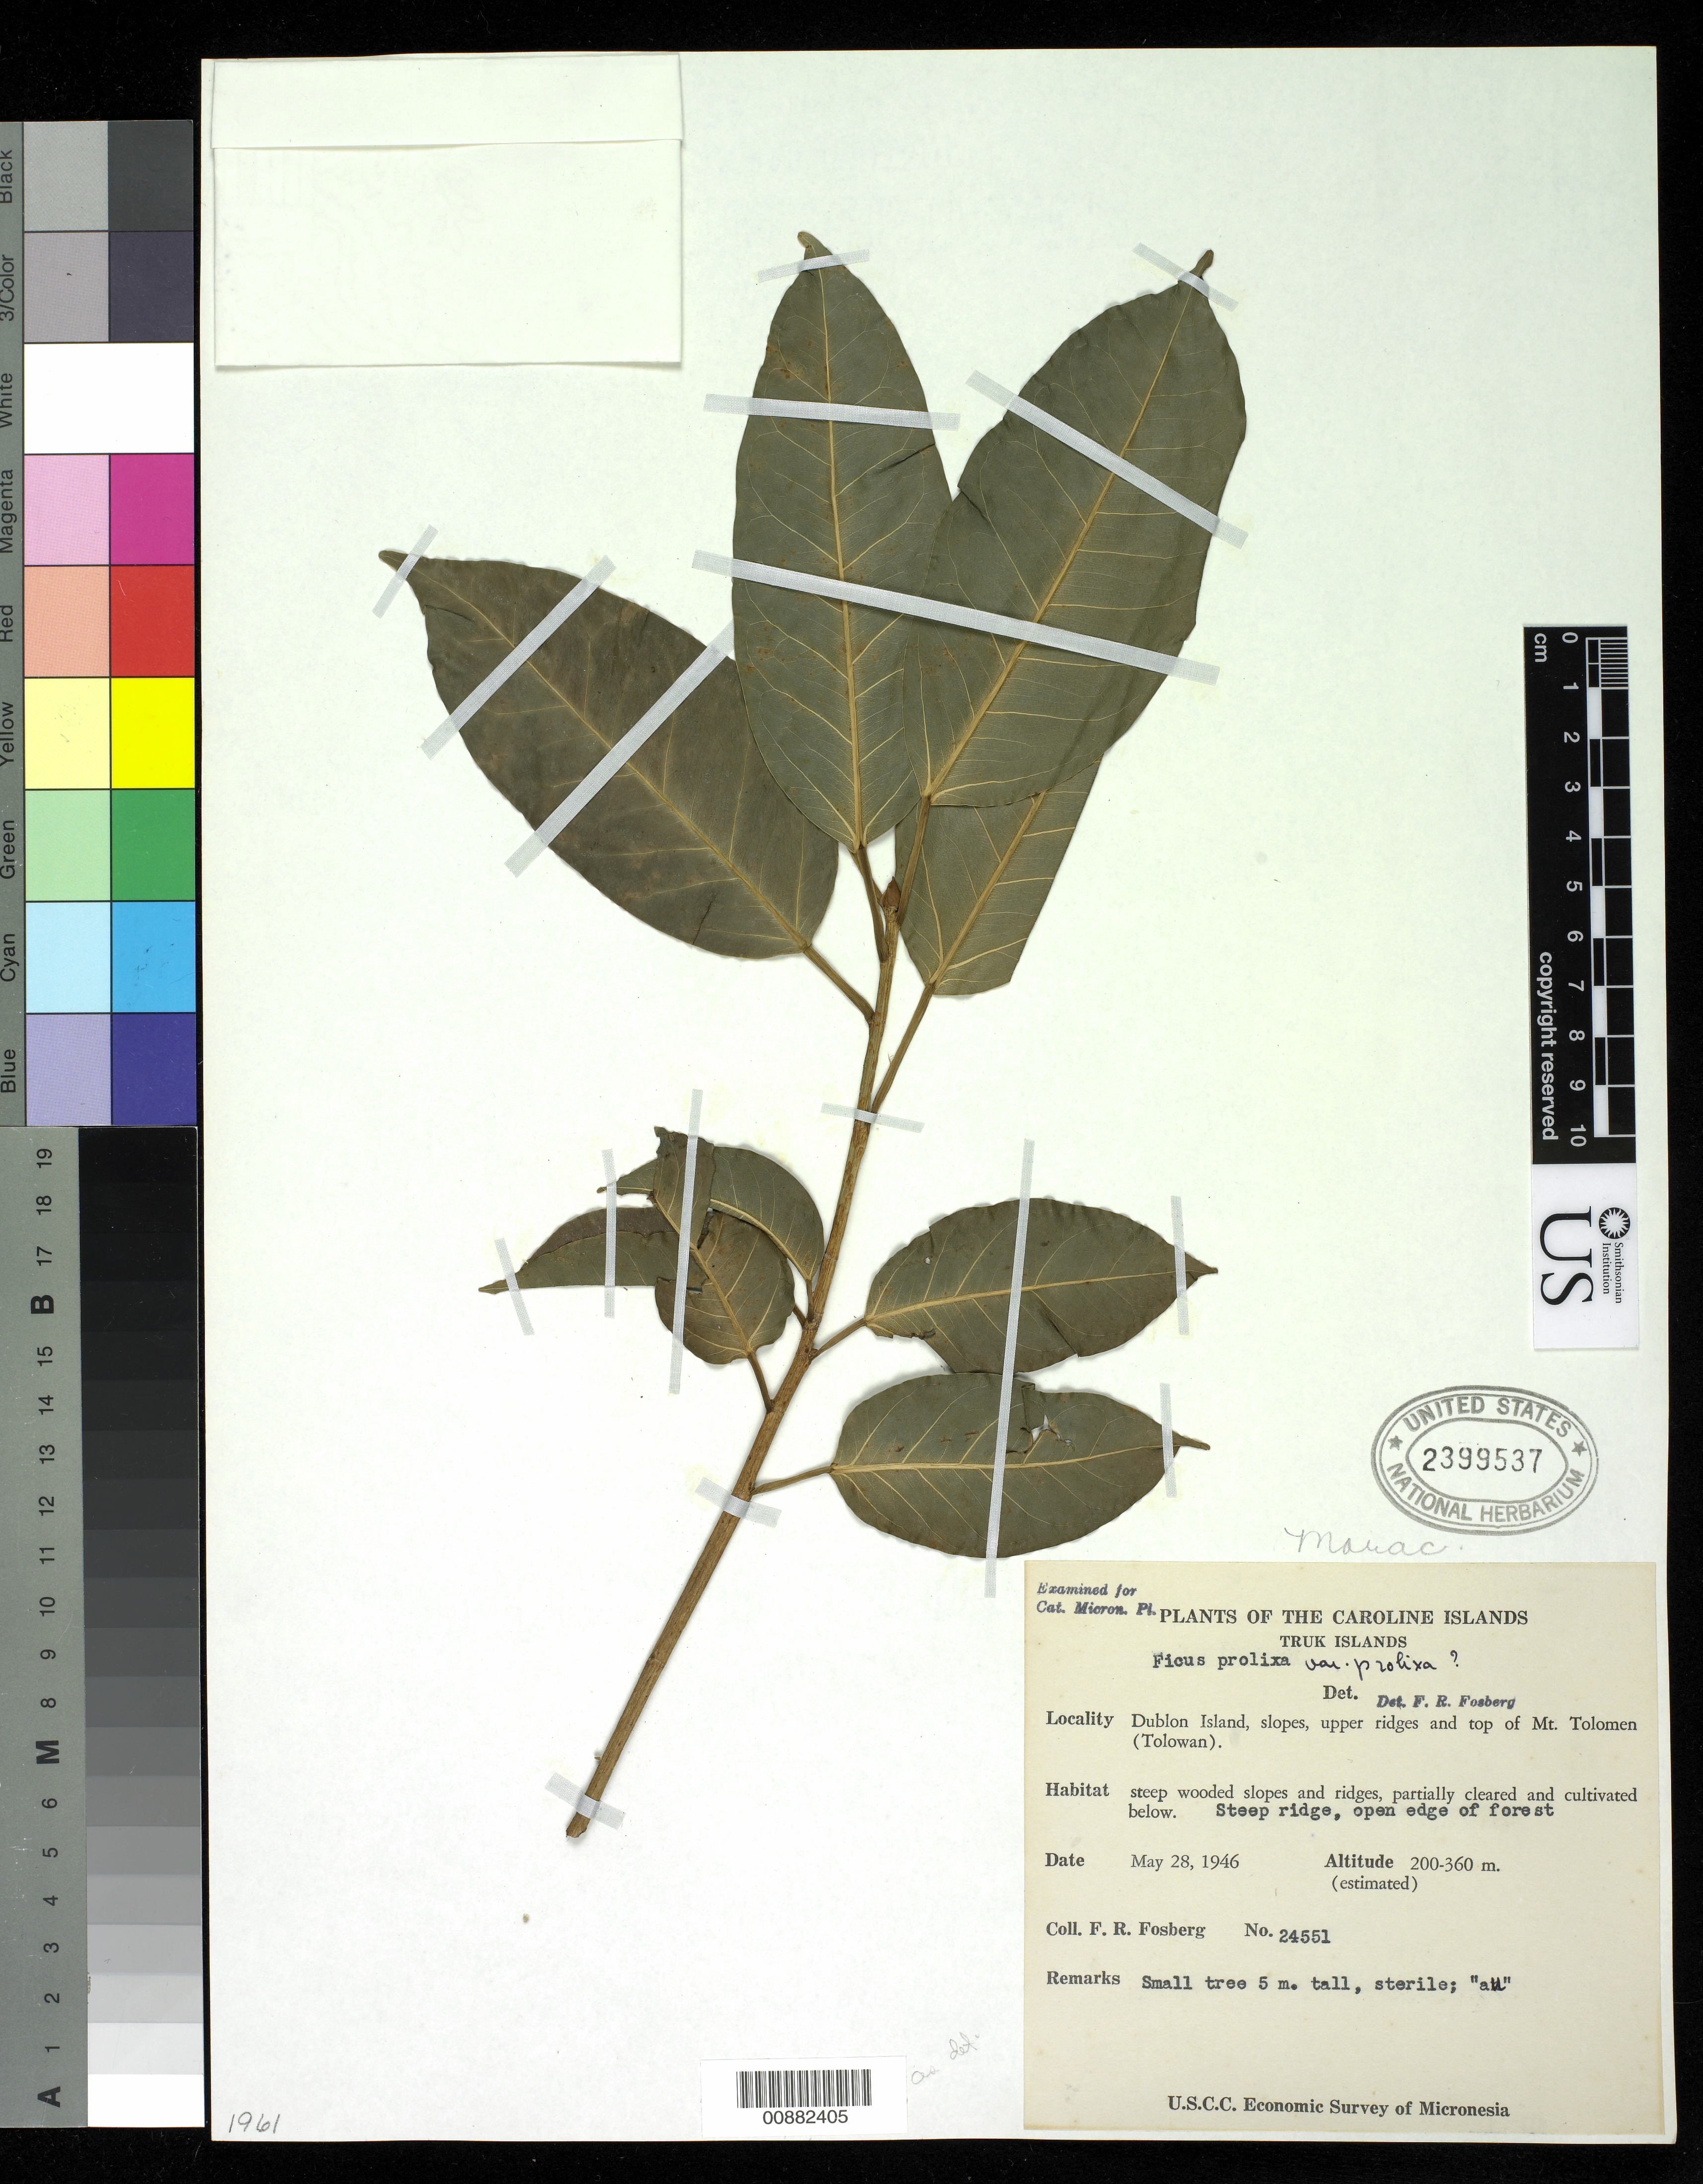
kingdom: Plantae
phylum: Tracheophyta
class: Magnoliopsida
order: Rosales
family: Moraceae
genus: Ficus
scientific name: Ficus prolixa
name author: G. Forst.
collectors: F. R. Fosberg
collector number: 24551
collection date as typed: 28 May 1946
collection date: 1946-05-28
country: Micronesia, Federated States of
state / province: Truk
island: Dublon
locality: Slopes, upper ridges and top of Mt. Tolomen (Tolowan).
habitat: Steep ridge, open edge of forest.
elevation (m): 200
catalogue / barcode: US 2399537